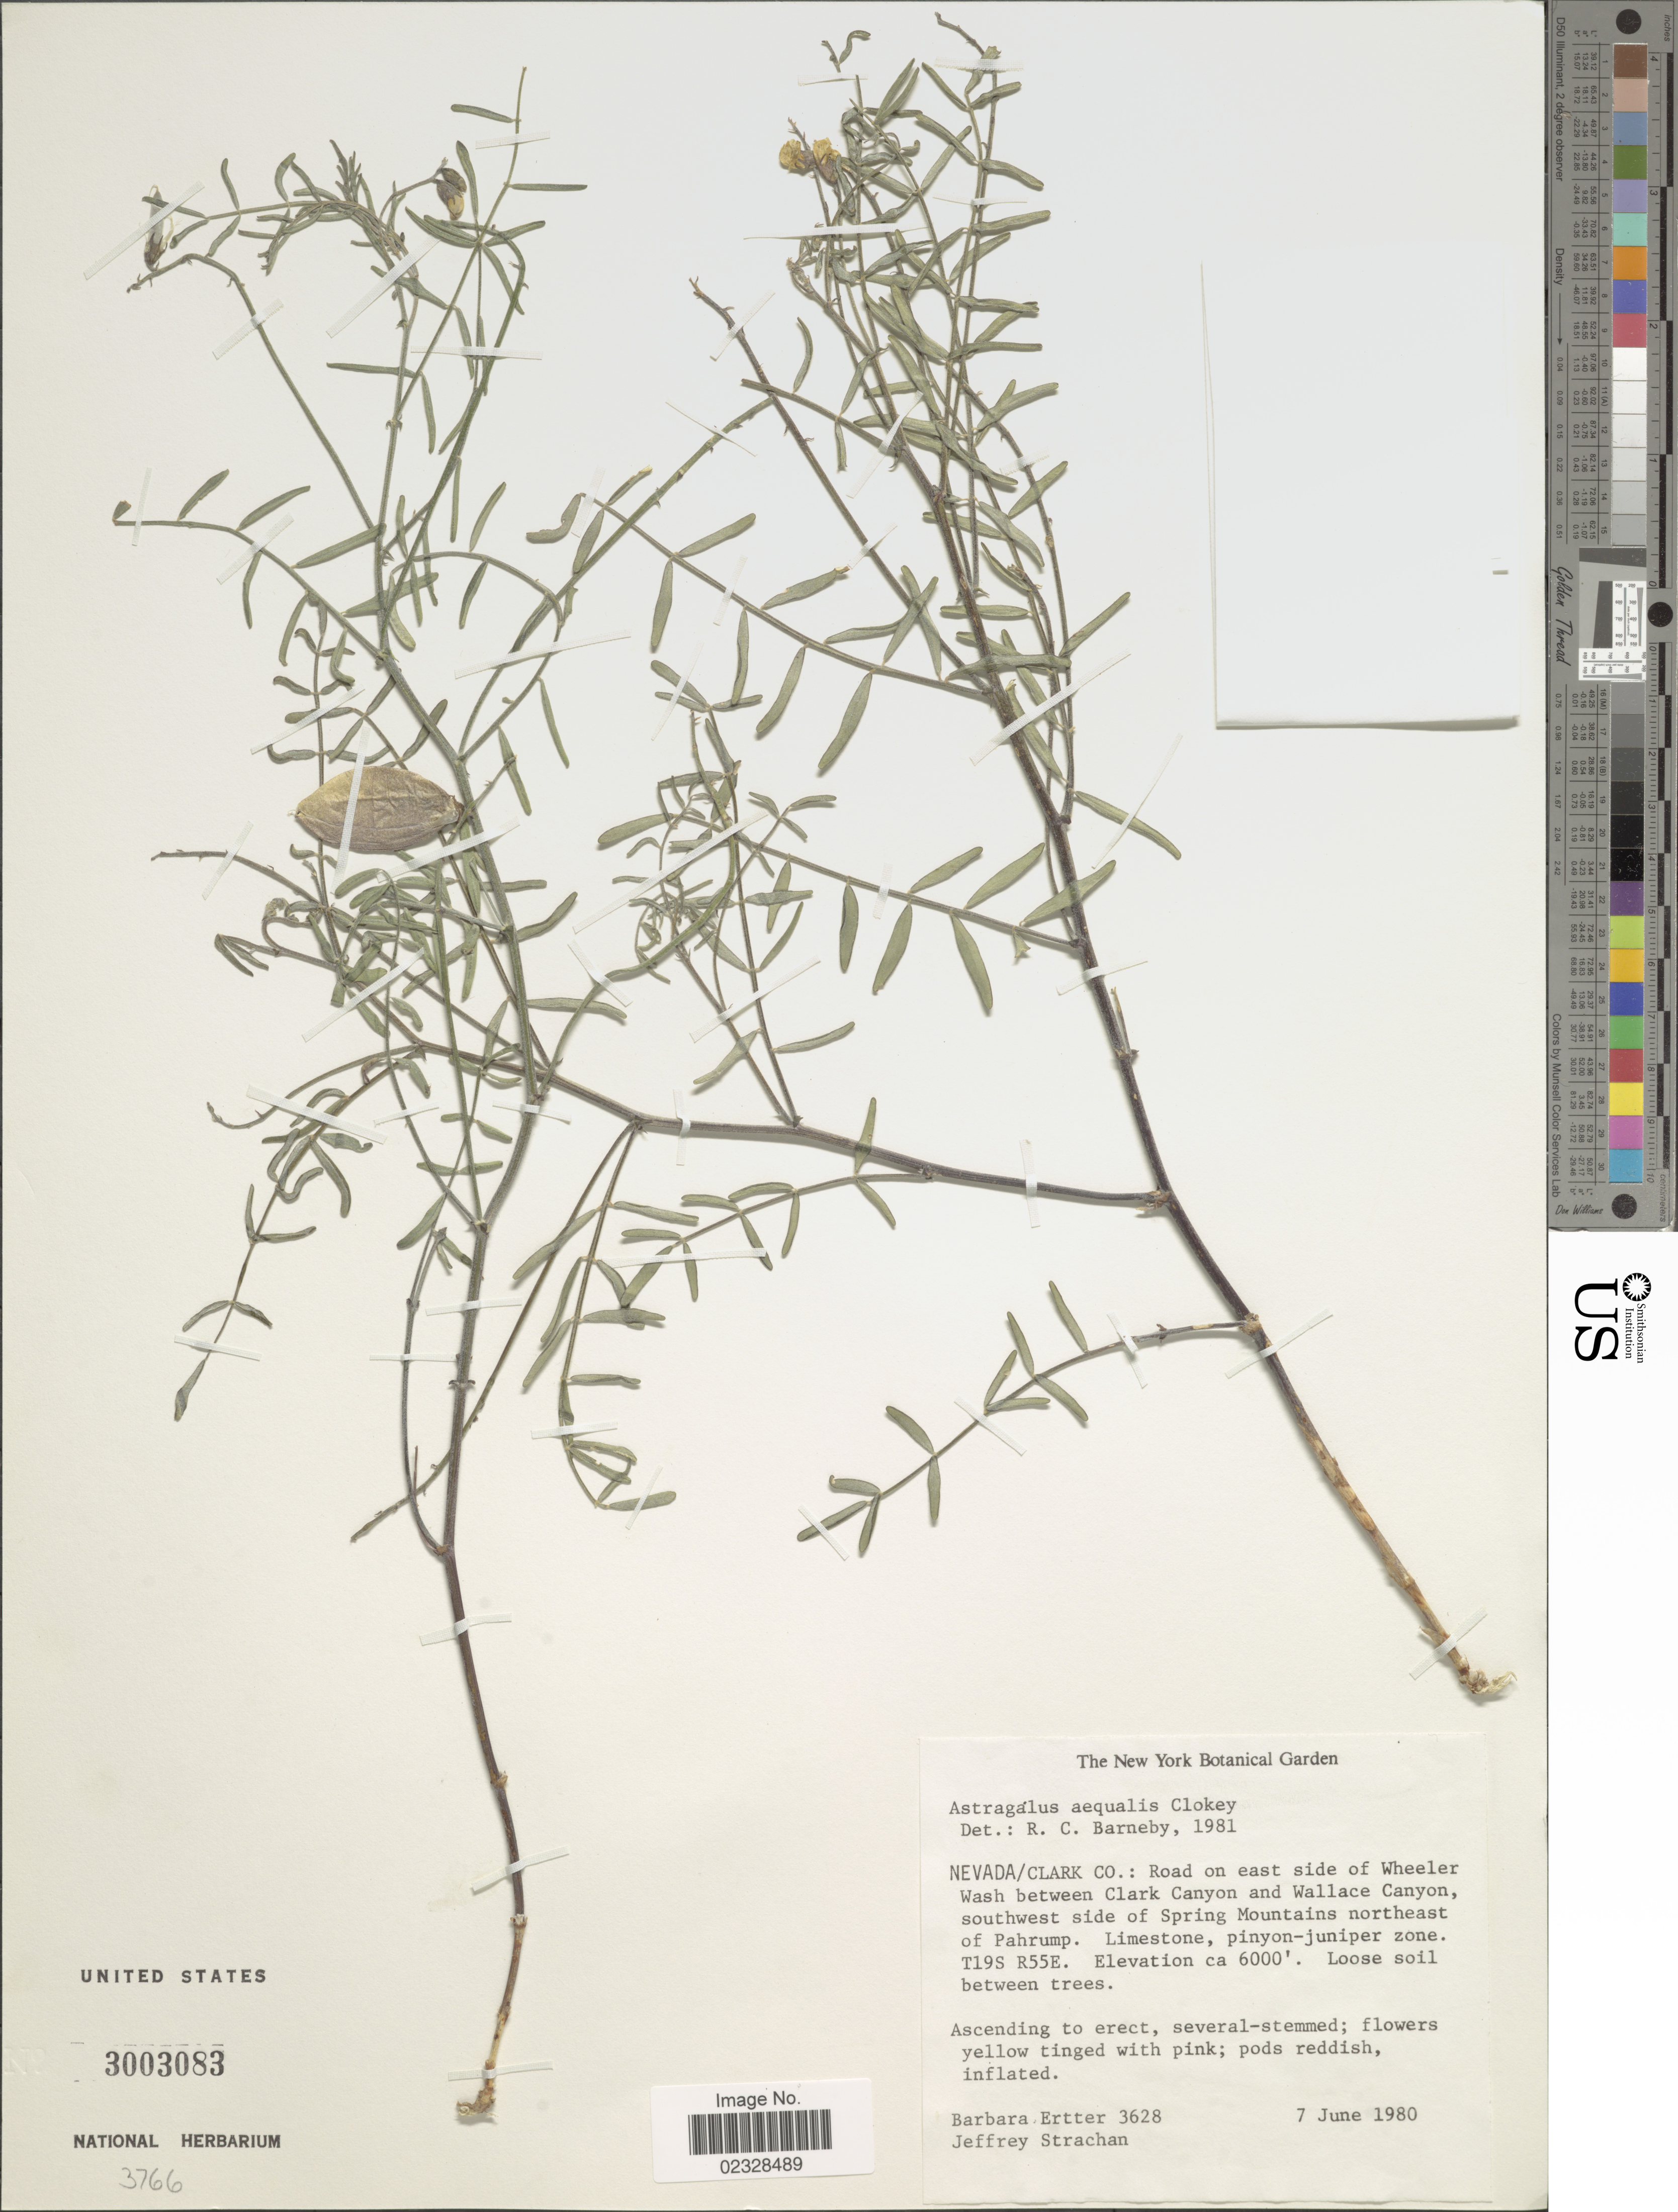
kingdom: Plantae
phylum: Tracheophyta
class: Magnoliopsida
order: Fabales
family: Fabaceae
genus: Astragalus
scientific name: Astragalus aequalis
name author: Clokey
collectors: B. Ertter & J. Strachan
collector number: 3628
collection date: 1980-06-07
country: United States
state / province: Nevada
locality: Nevada/Clark Co.: Road on east side of Wheeler Wash between Clark Canyon and Wallace Canyon, southwest side of Spring Mountains northeast of Pahrump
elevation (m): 1829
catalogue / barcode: US 3003083